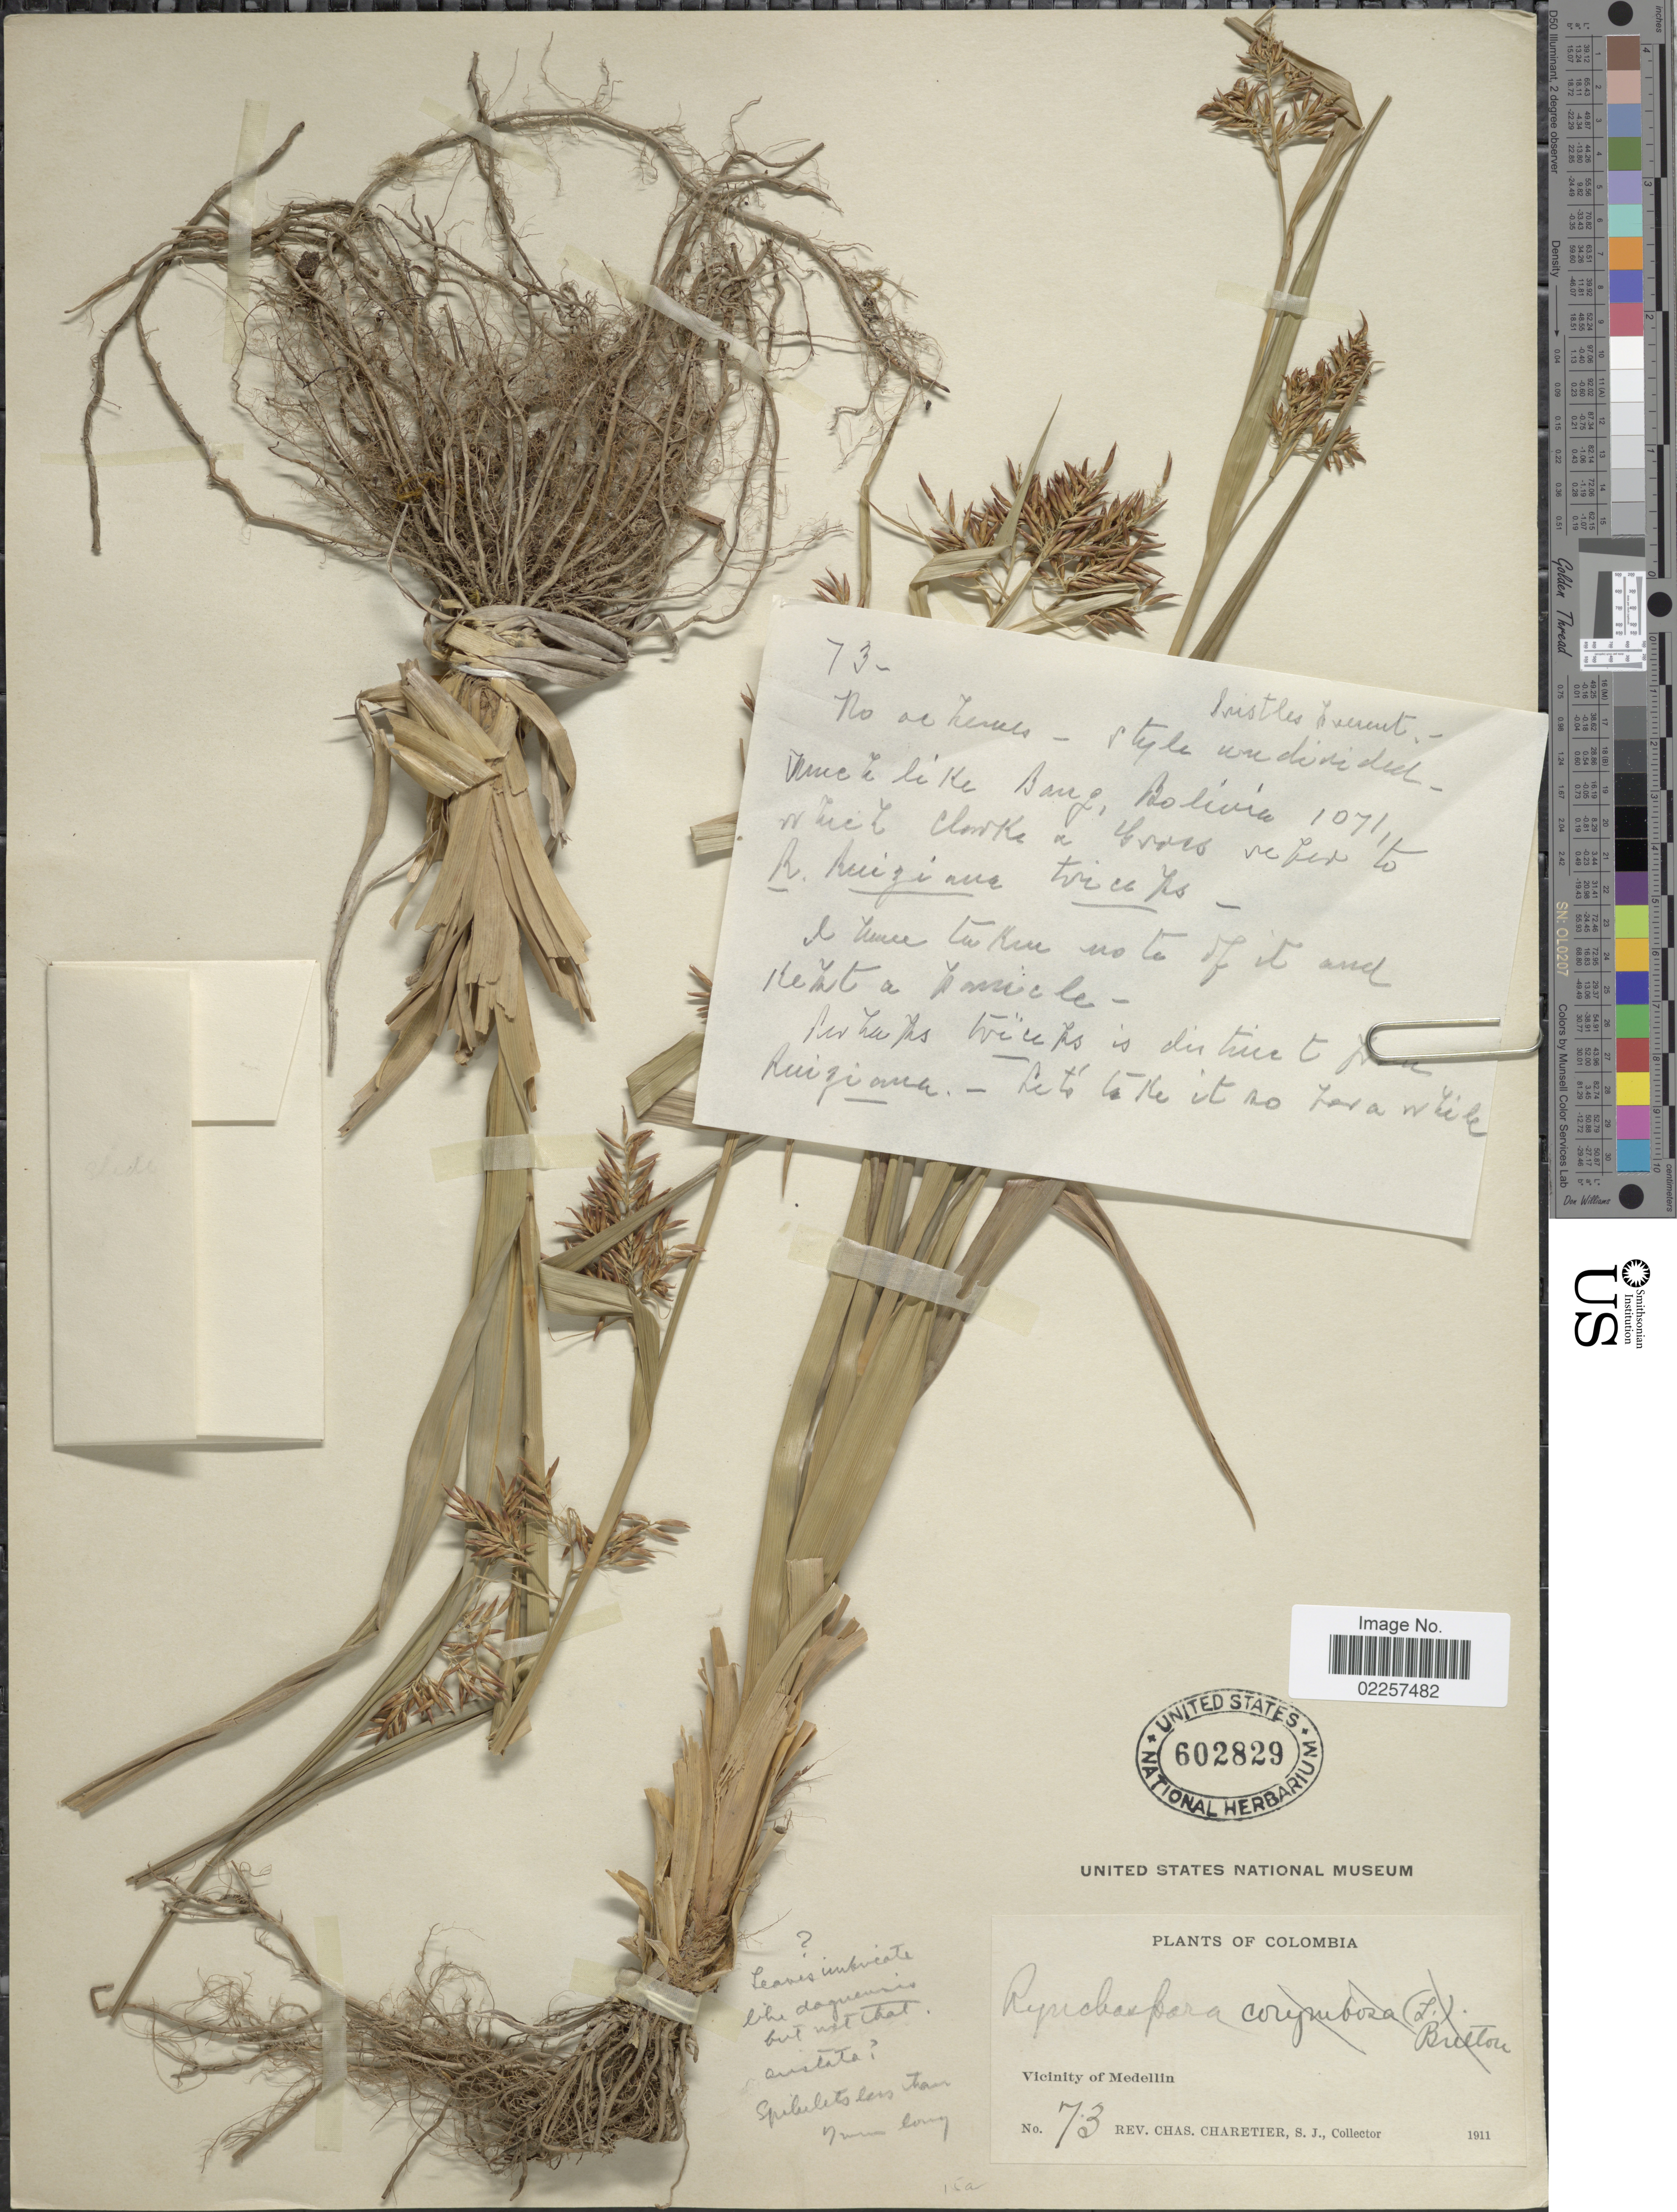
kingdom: Plantae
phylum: Tracheophyta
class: Liliopsida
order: Poales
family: Cyperaceae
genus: Rhynchospora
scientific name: Rhynchospora sp.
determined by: Strong, Mark T., (BOT), Smithsonian Institution - National Museum of Natural History (UNITED STATES)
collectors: C. Charetier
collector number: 73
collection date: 1911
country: Colombia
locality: Vicinity of Medellin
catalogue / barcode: US 602829